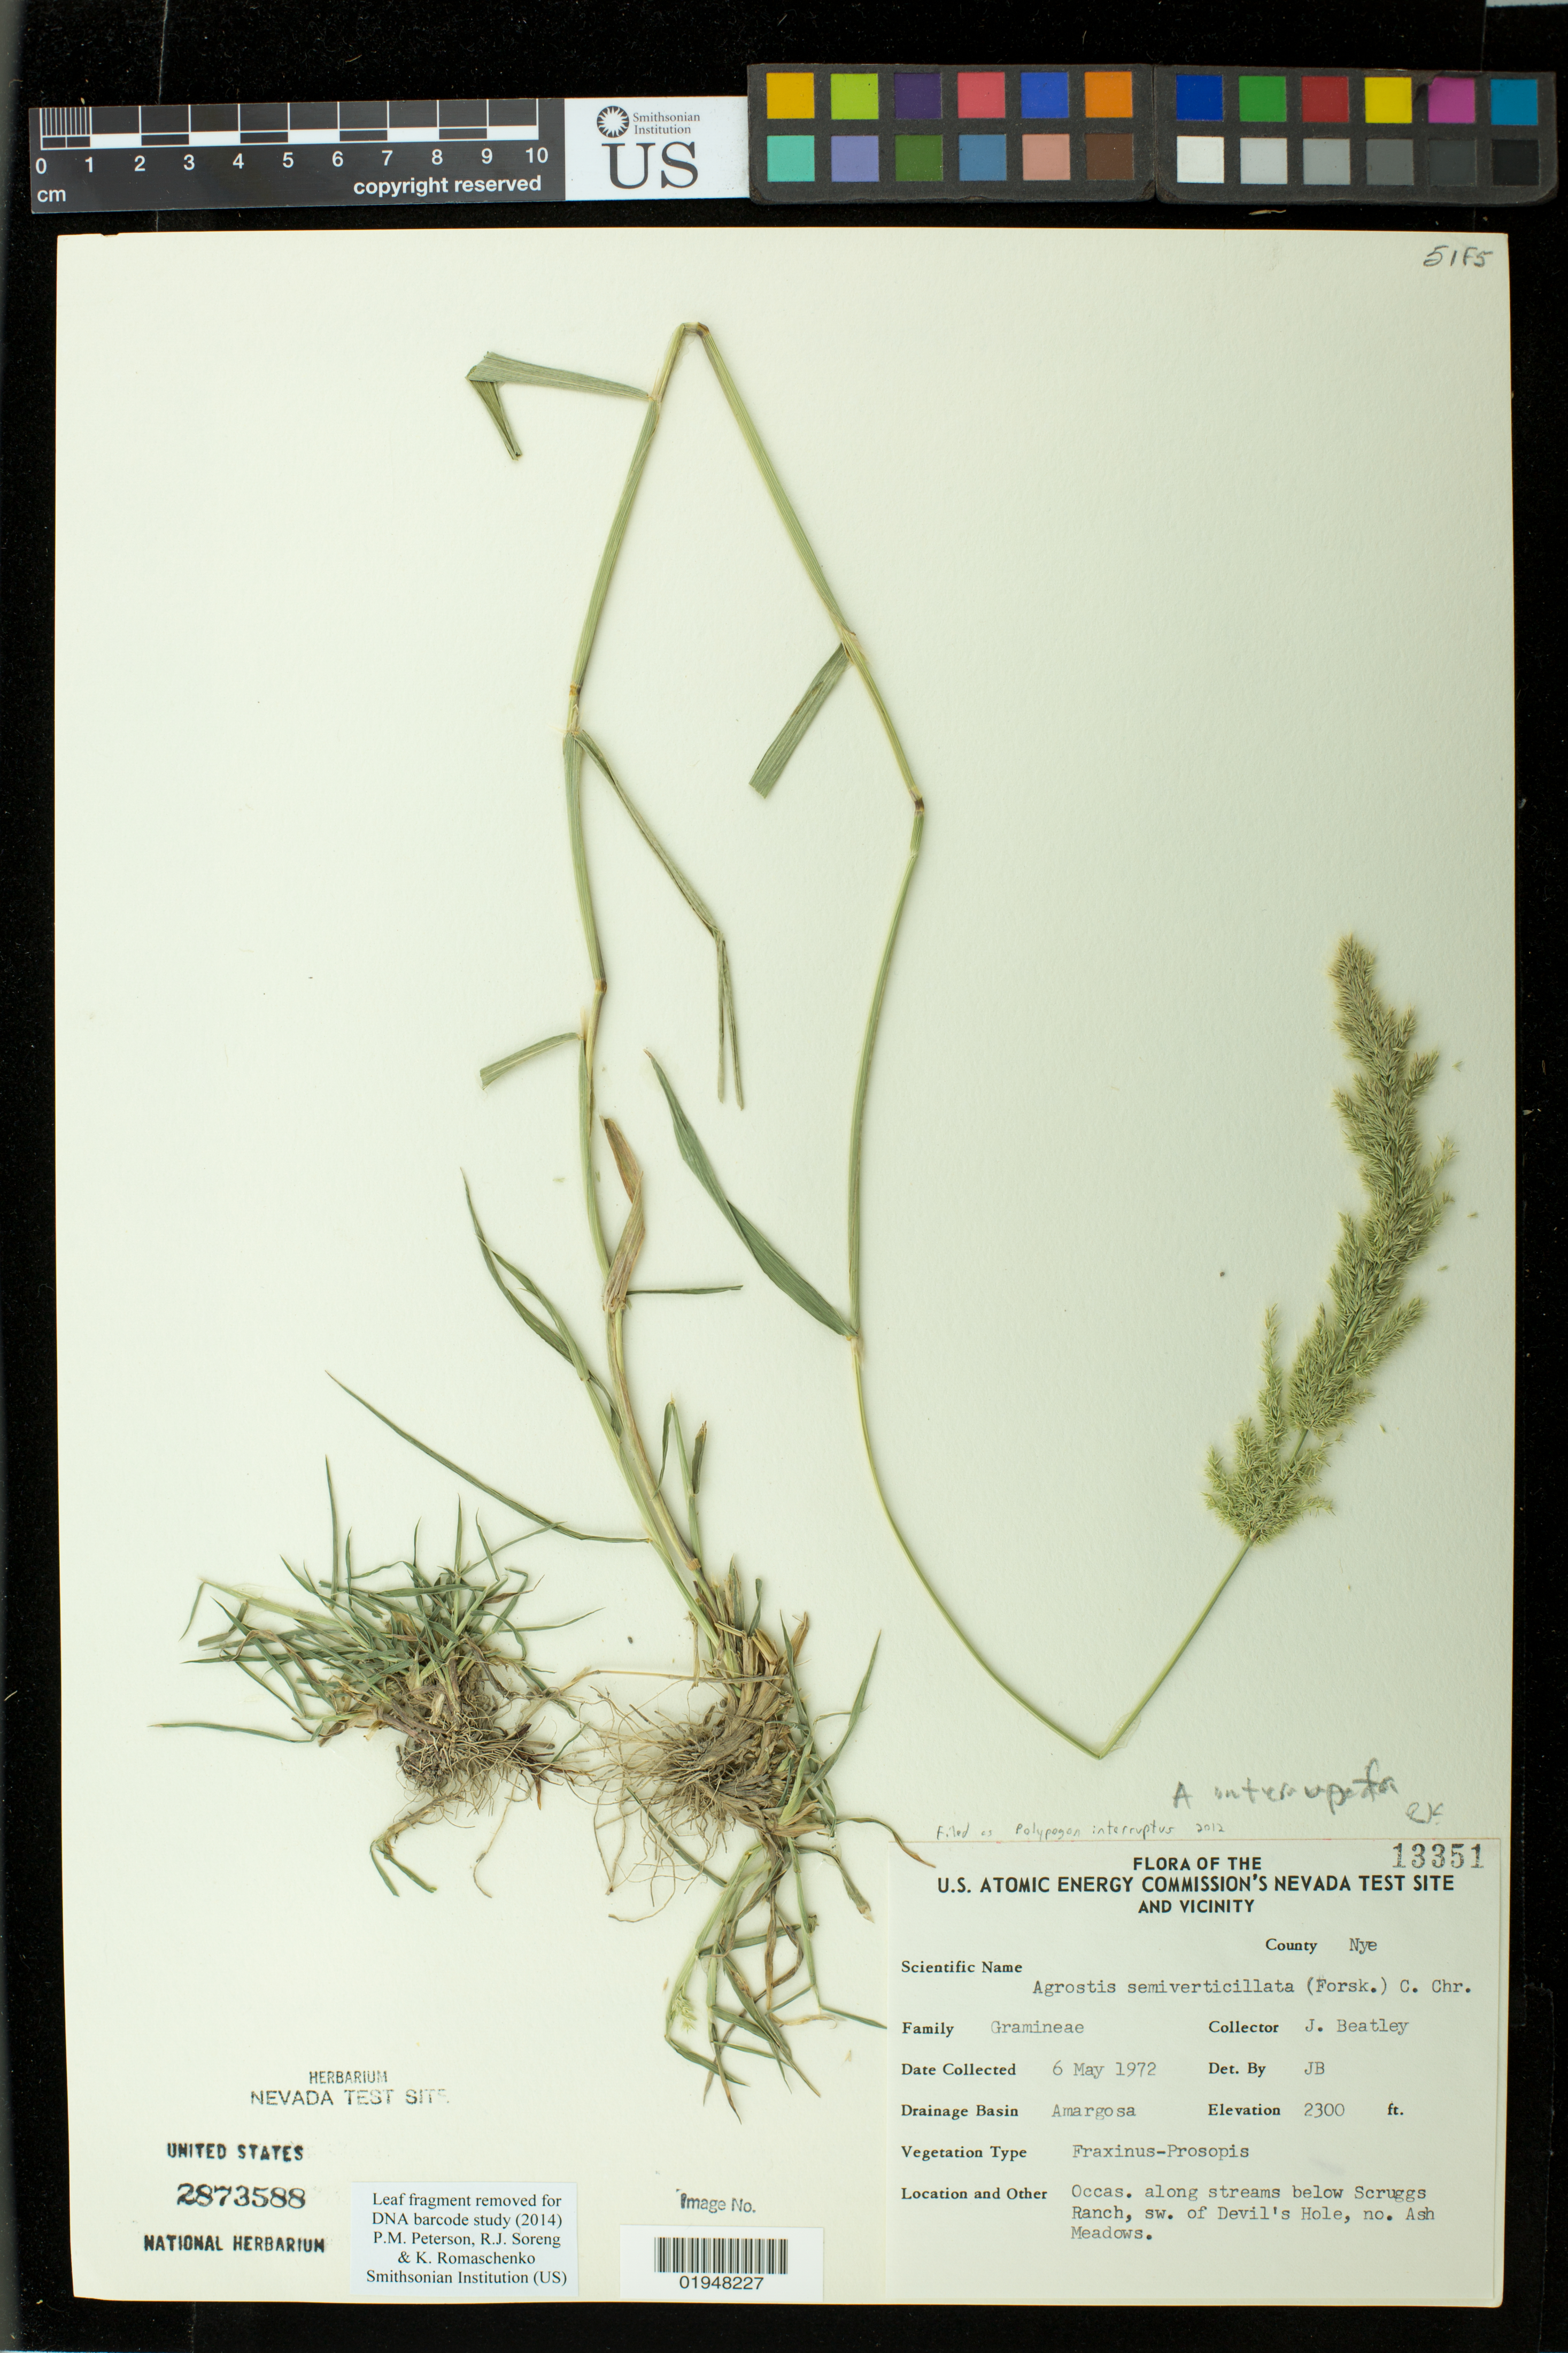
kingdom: Plantae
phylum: Tracheophyta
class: Liliopsida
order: Poales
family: Poaceae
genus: Polypogon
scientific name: Polypogon interruptus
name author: Kunth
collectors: J. Beatley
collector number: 13351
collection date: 1972-05-06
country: United States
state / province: Nevada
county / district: Nye County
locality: below Scruggs Ranch, sw. of Devil's Hole, no. Ash Meadows.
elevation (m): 701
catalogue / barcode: US 2873588